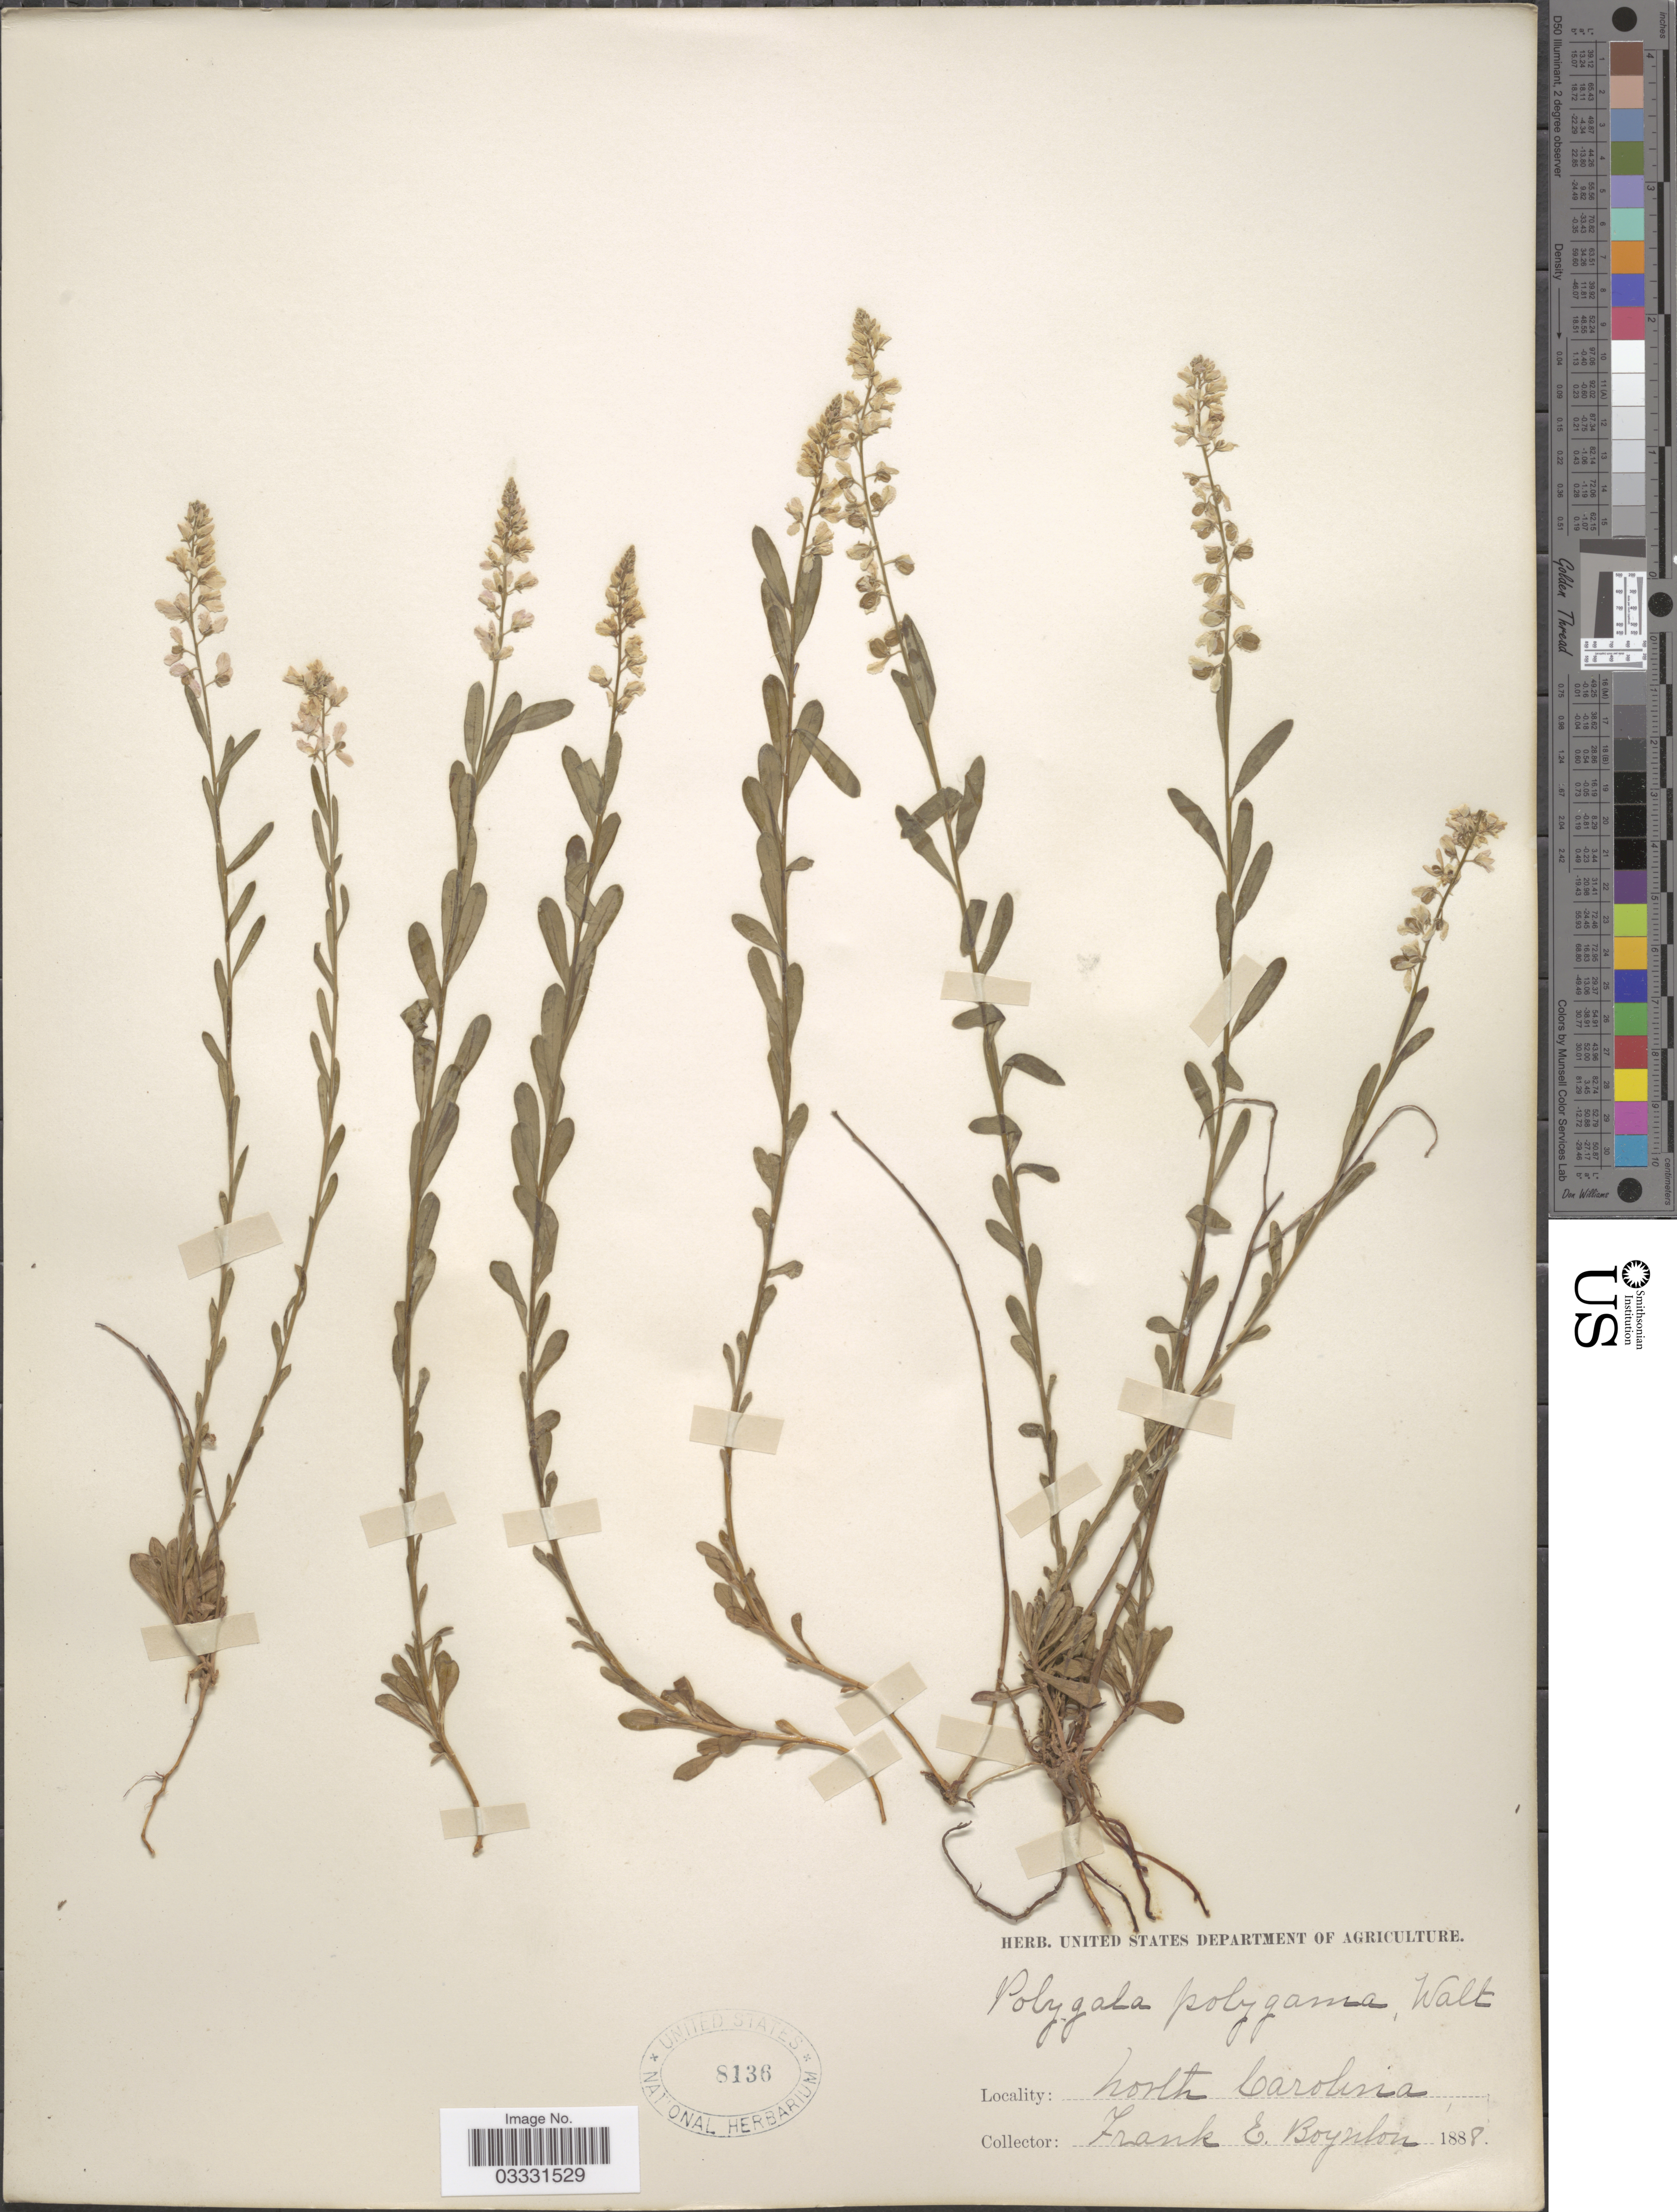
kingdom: Plantae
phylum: Tracheophyta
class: Magnoliopsida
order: Fabales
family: Polygalaceae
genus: Polygala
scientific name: Polygala polygama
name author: Walter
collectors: F. Boynton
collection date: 1888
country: United States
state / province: North Carolina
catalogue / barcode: US 8136